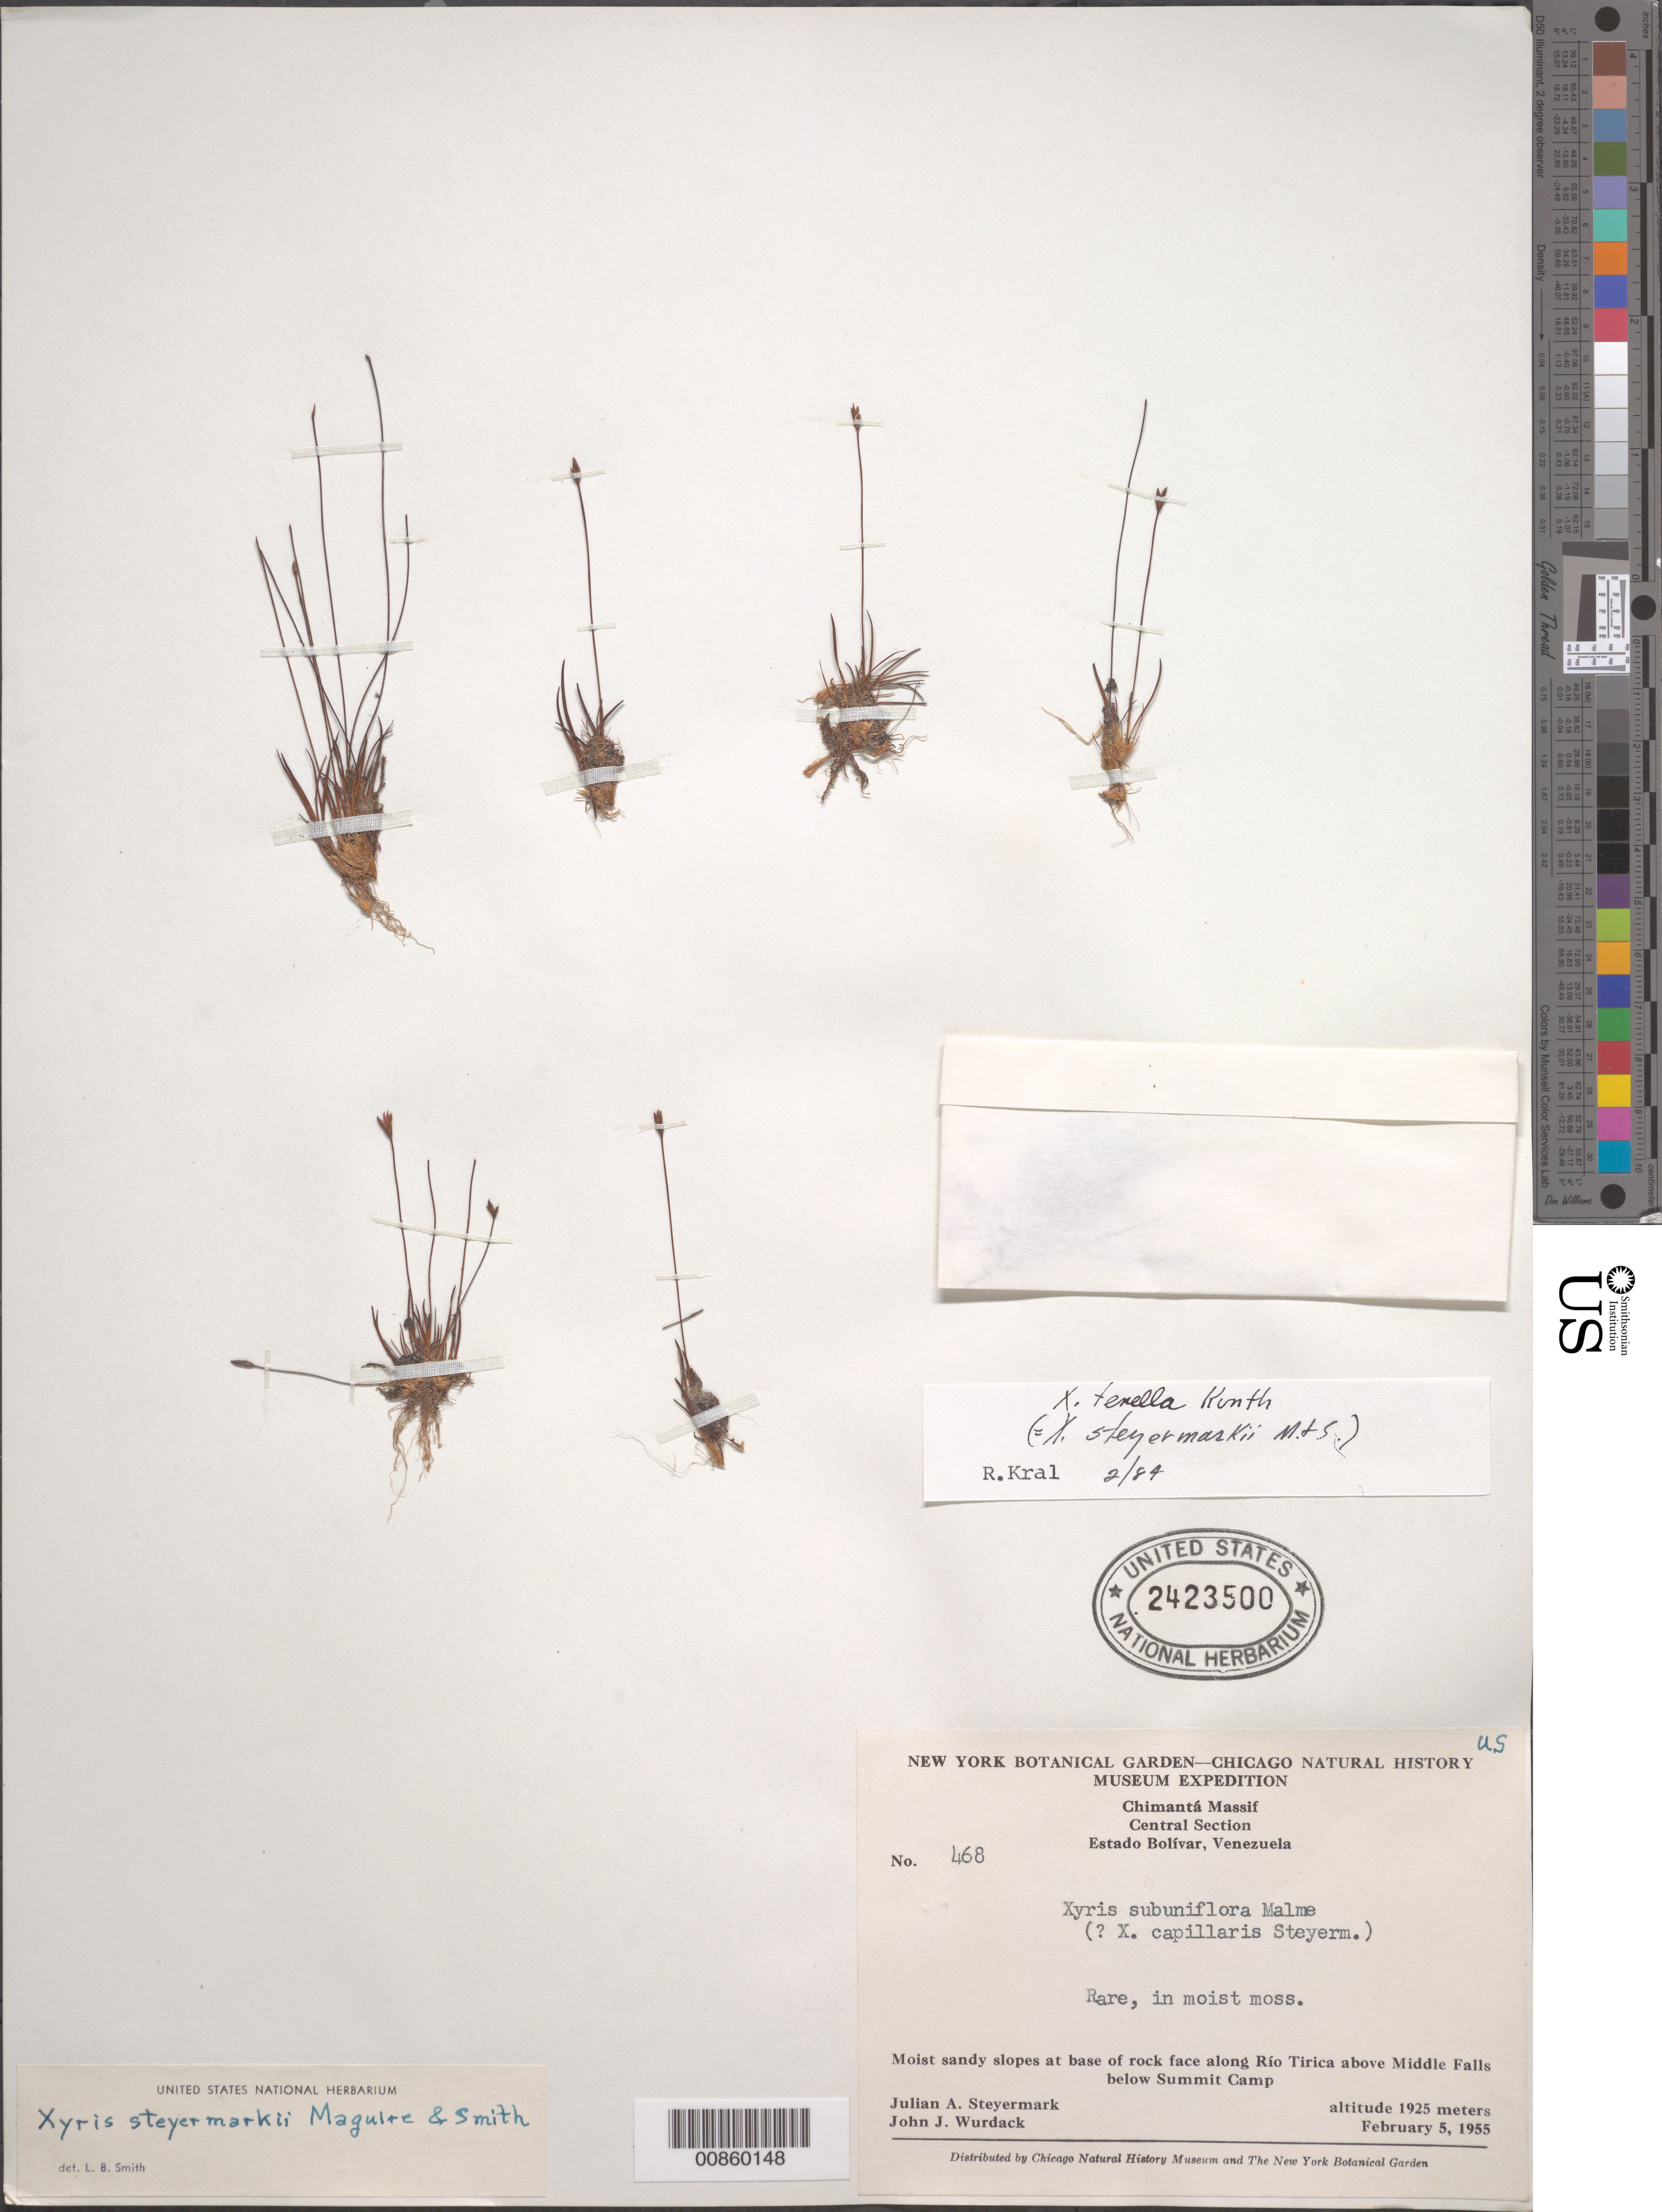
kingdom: Plantae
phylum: Tracheophyta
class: Liliopsida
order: Poales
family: Xyridaceae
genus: Xyris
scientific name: Xyris tenella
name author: Kunth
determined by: Kral, Robert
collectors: J. Steyermark & J. J. Wurdack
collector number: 55 468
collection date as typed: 5-Feb-55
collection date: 1955-02-05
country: Venezuela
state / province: Bolívar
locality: Chimanta Massif, Río Tirica above Middle Falls below Summit Camp.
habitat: In moist moss; moist sandy slopes at base of rock face along river.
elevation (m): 1925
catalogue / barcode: US 2423500